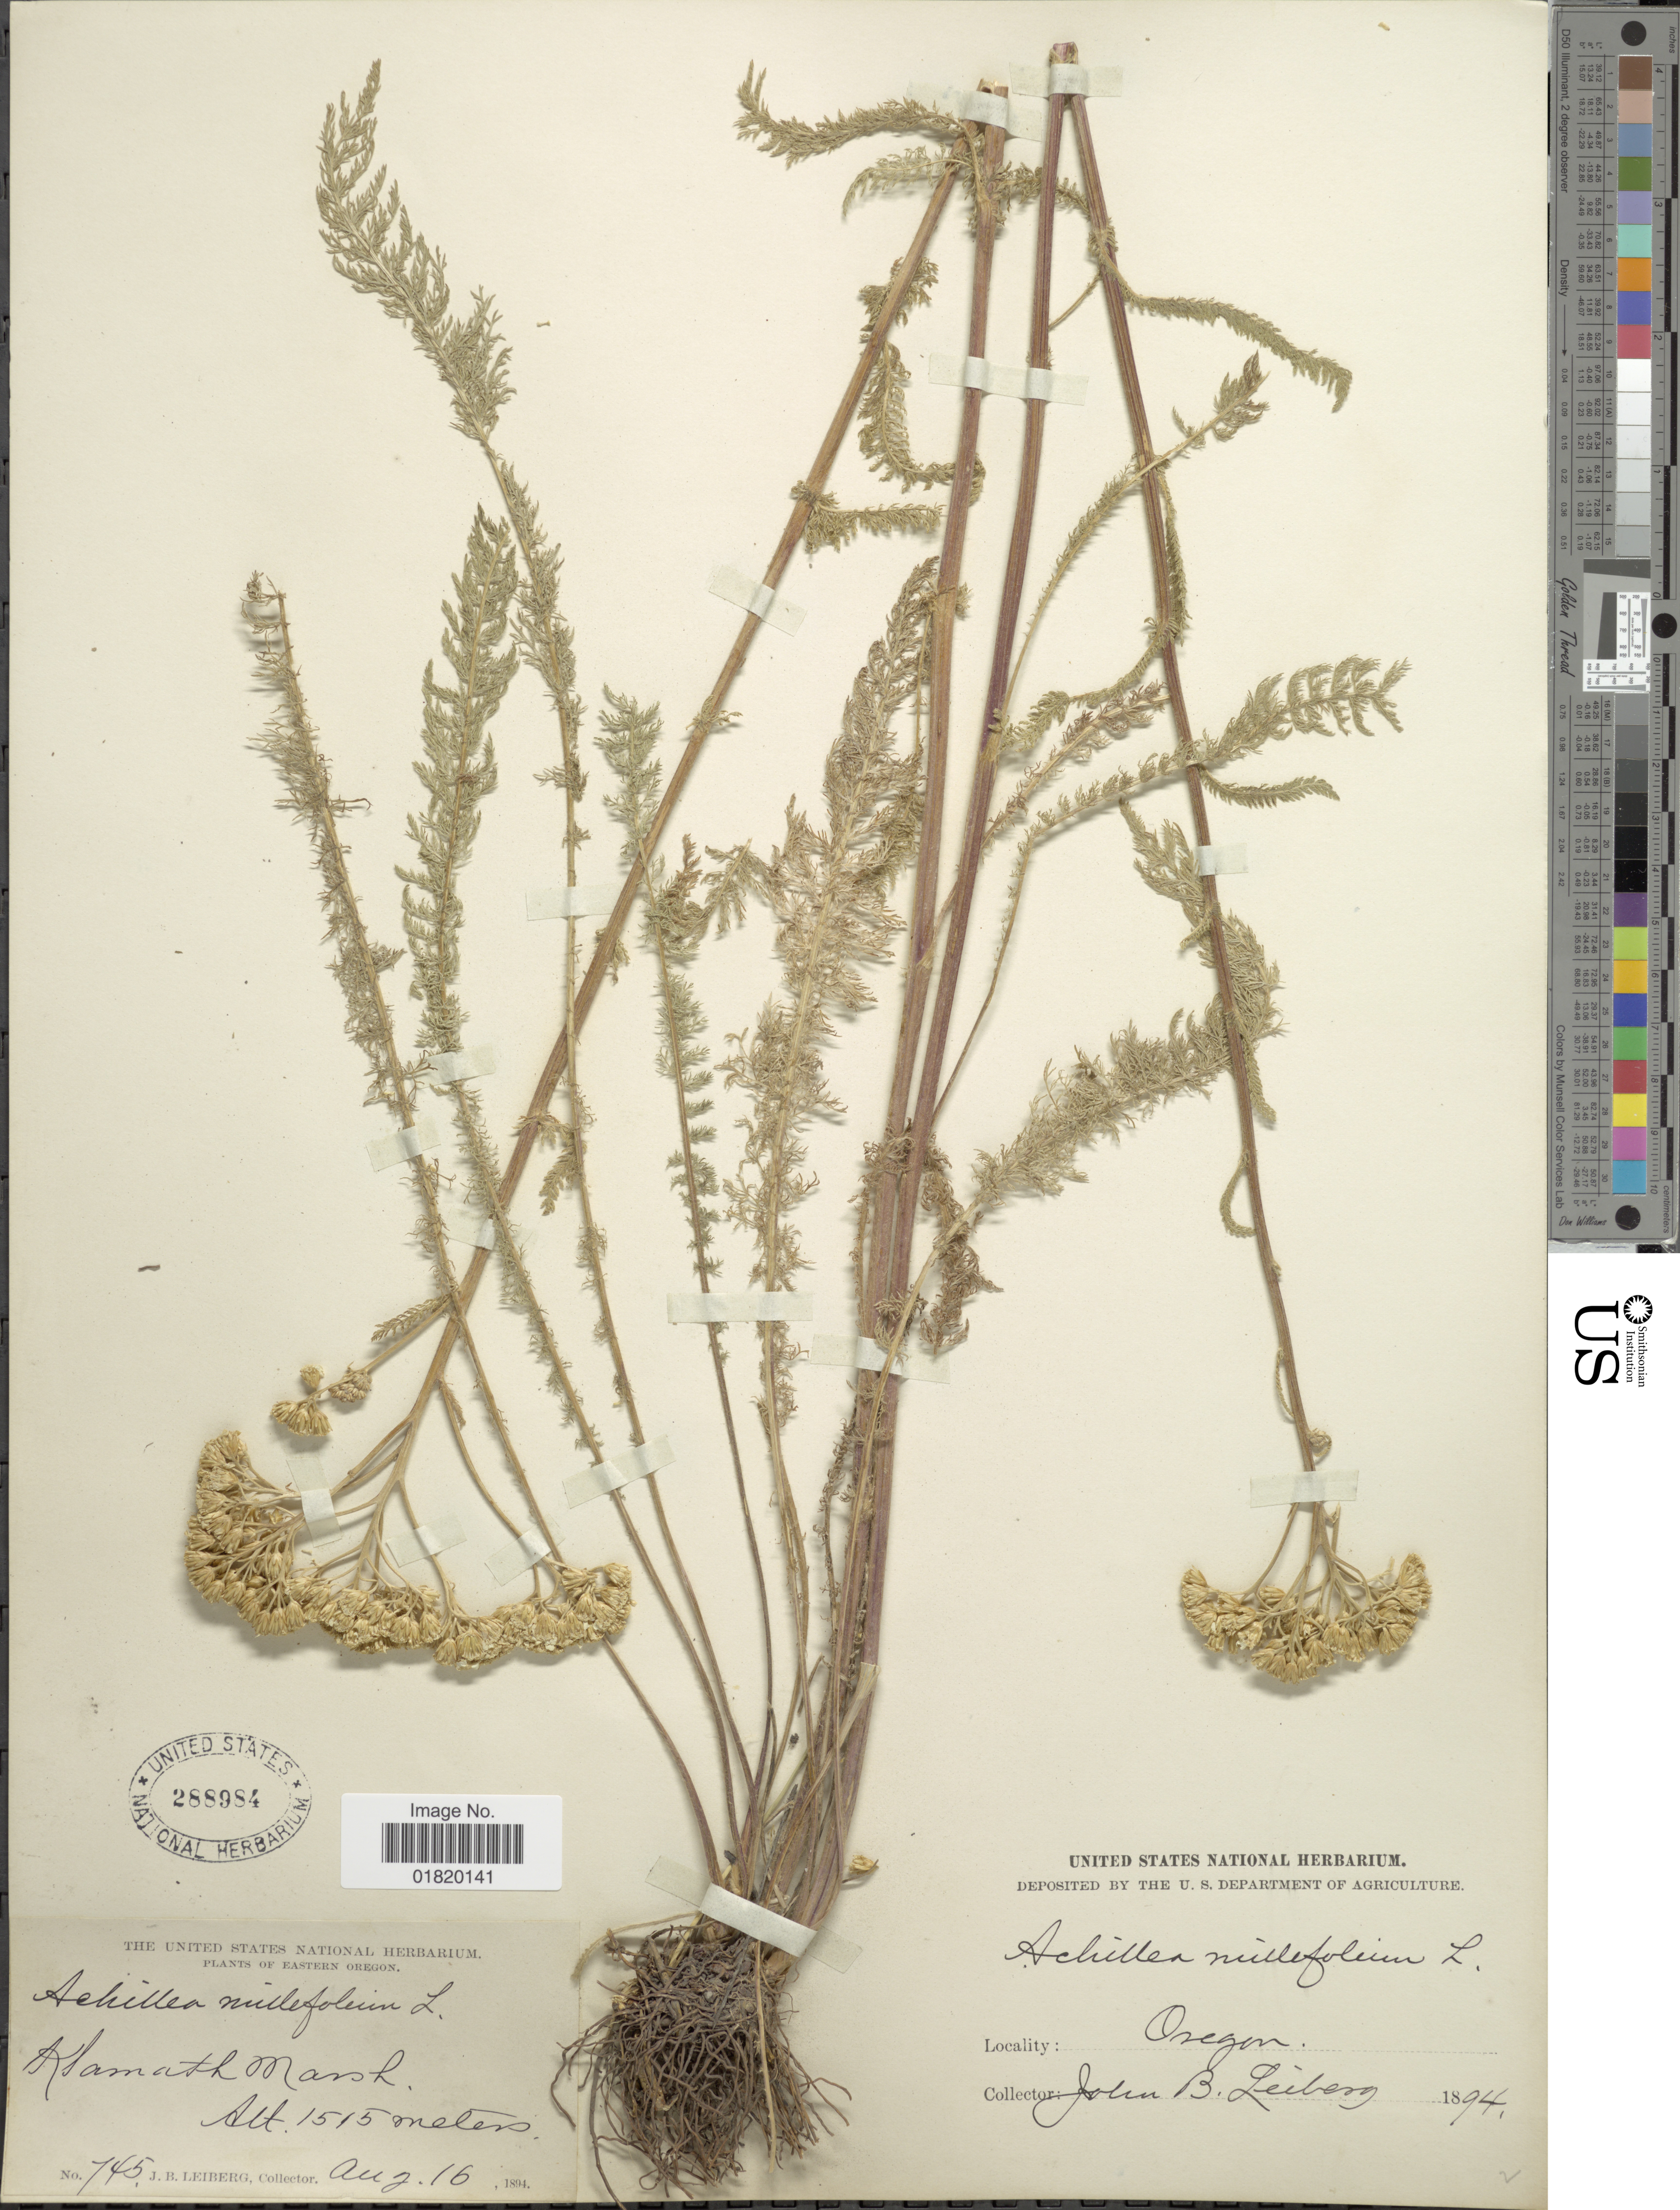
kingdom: Plantae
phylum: Tracheophyta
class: Magnoliopsida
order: Asterales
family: Asteraceae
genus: Achillea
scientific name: Achillea lanulosa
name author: Nutt.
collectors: J. Leiberg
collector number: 745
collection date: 1894-08-16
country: United States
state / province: Oregon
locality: Eastern Oregon. Klamath Marsh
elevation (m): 1515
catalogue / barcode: US 288984